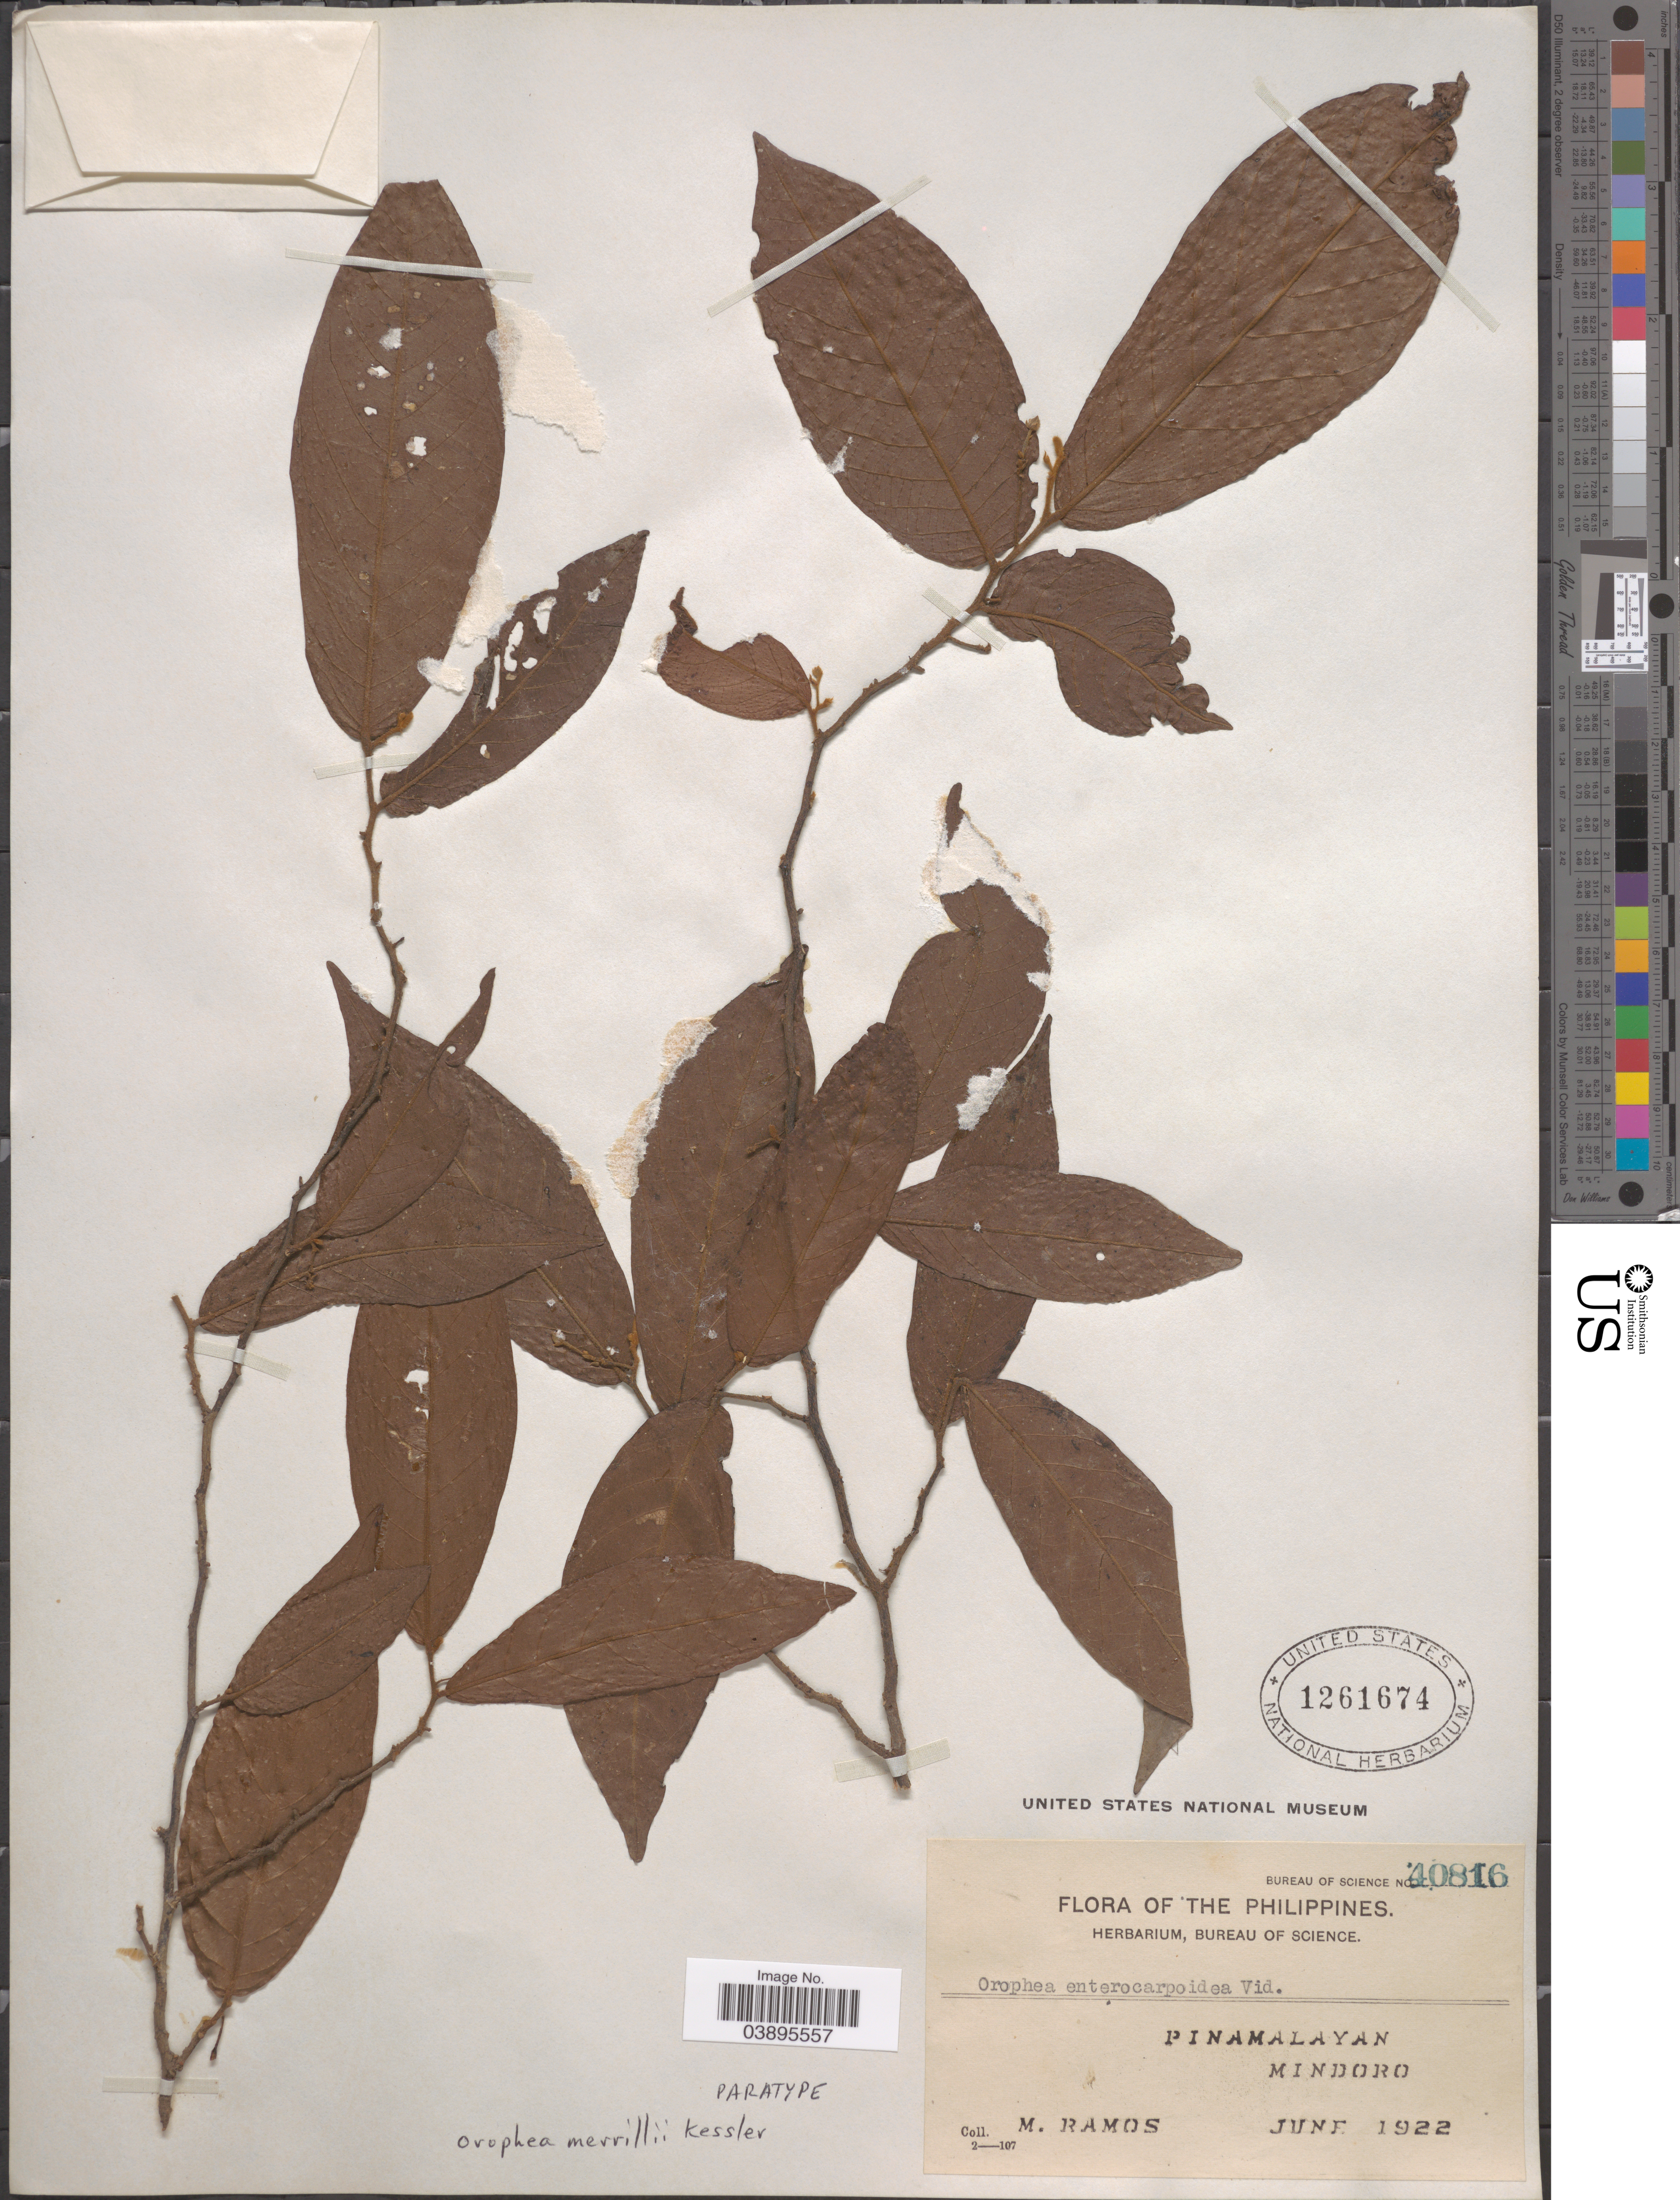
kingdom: Plantae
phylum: Tracheophyta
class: Magnoliopsida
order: Magnoliales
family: Annonaceae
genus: Orophea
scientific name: Orophea merrillii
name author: Kessler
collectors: M. Ramos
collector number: Bureau of Science 40816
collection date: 1922-06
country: Philippines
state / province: Mimaropa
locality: Pinamalayan, Mindoro.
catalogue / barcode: US 1261674